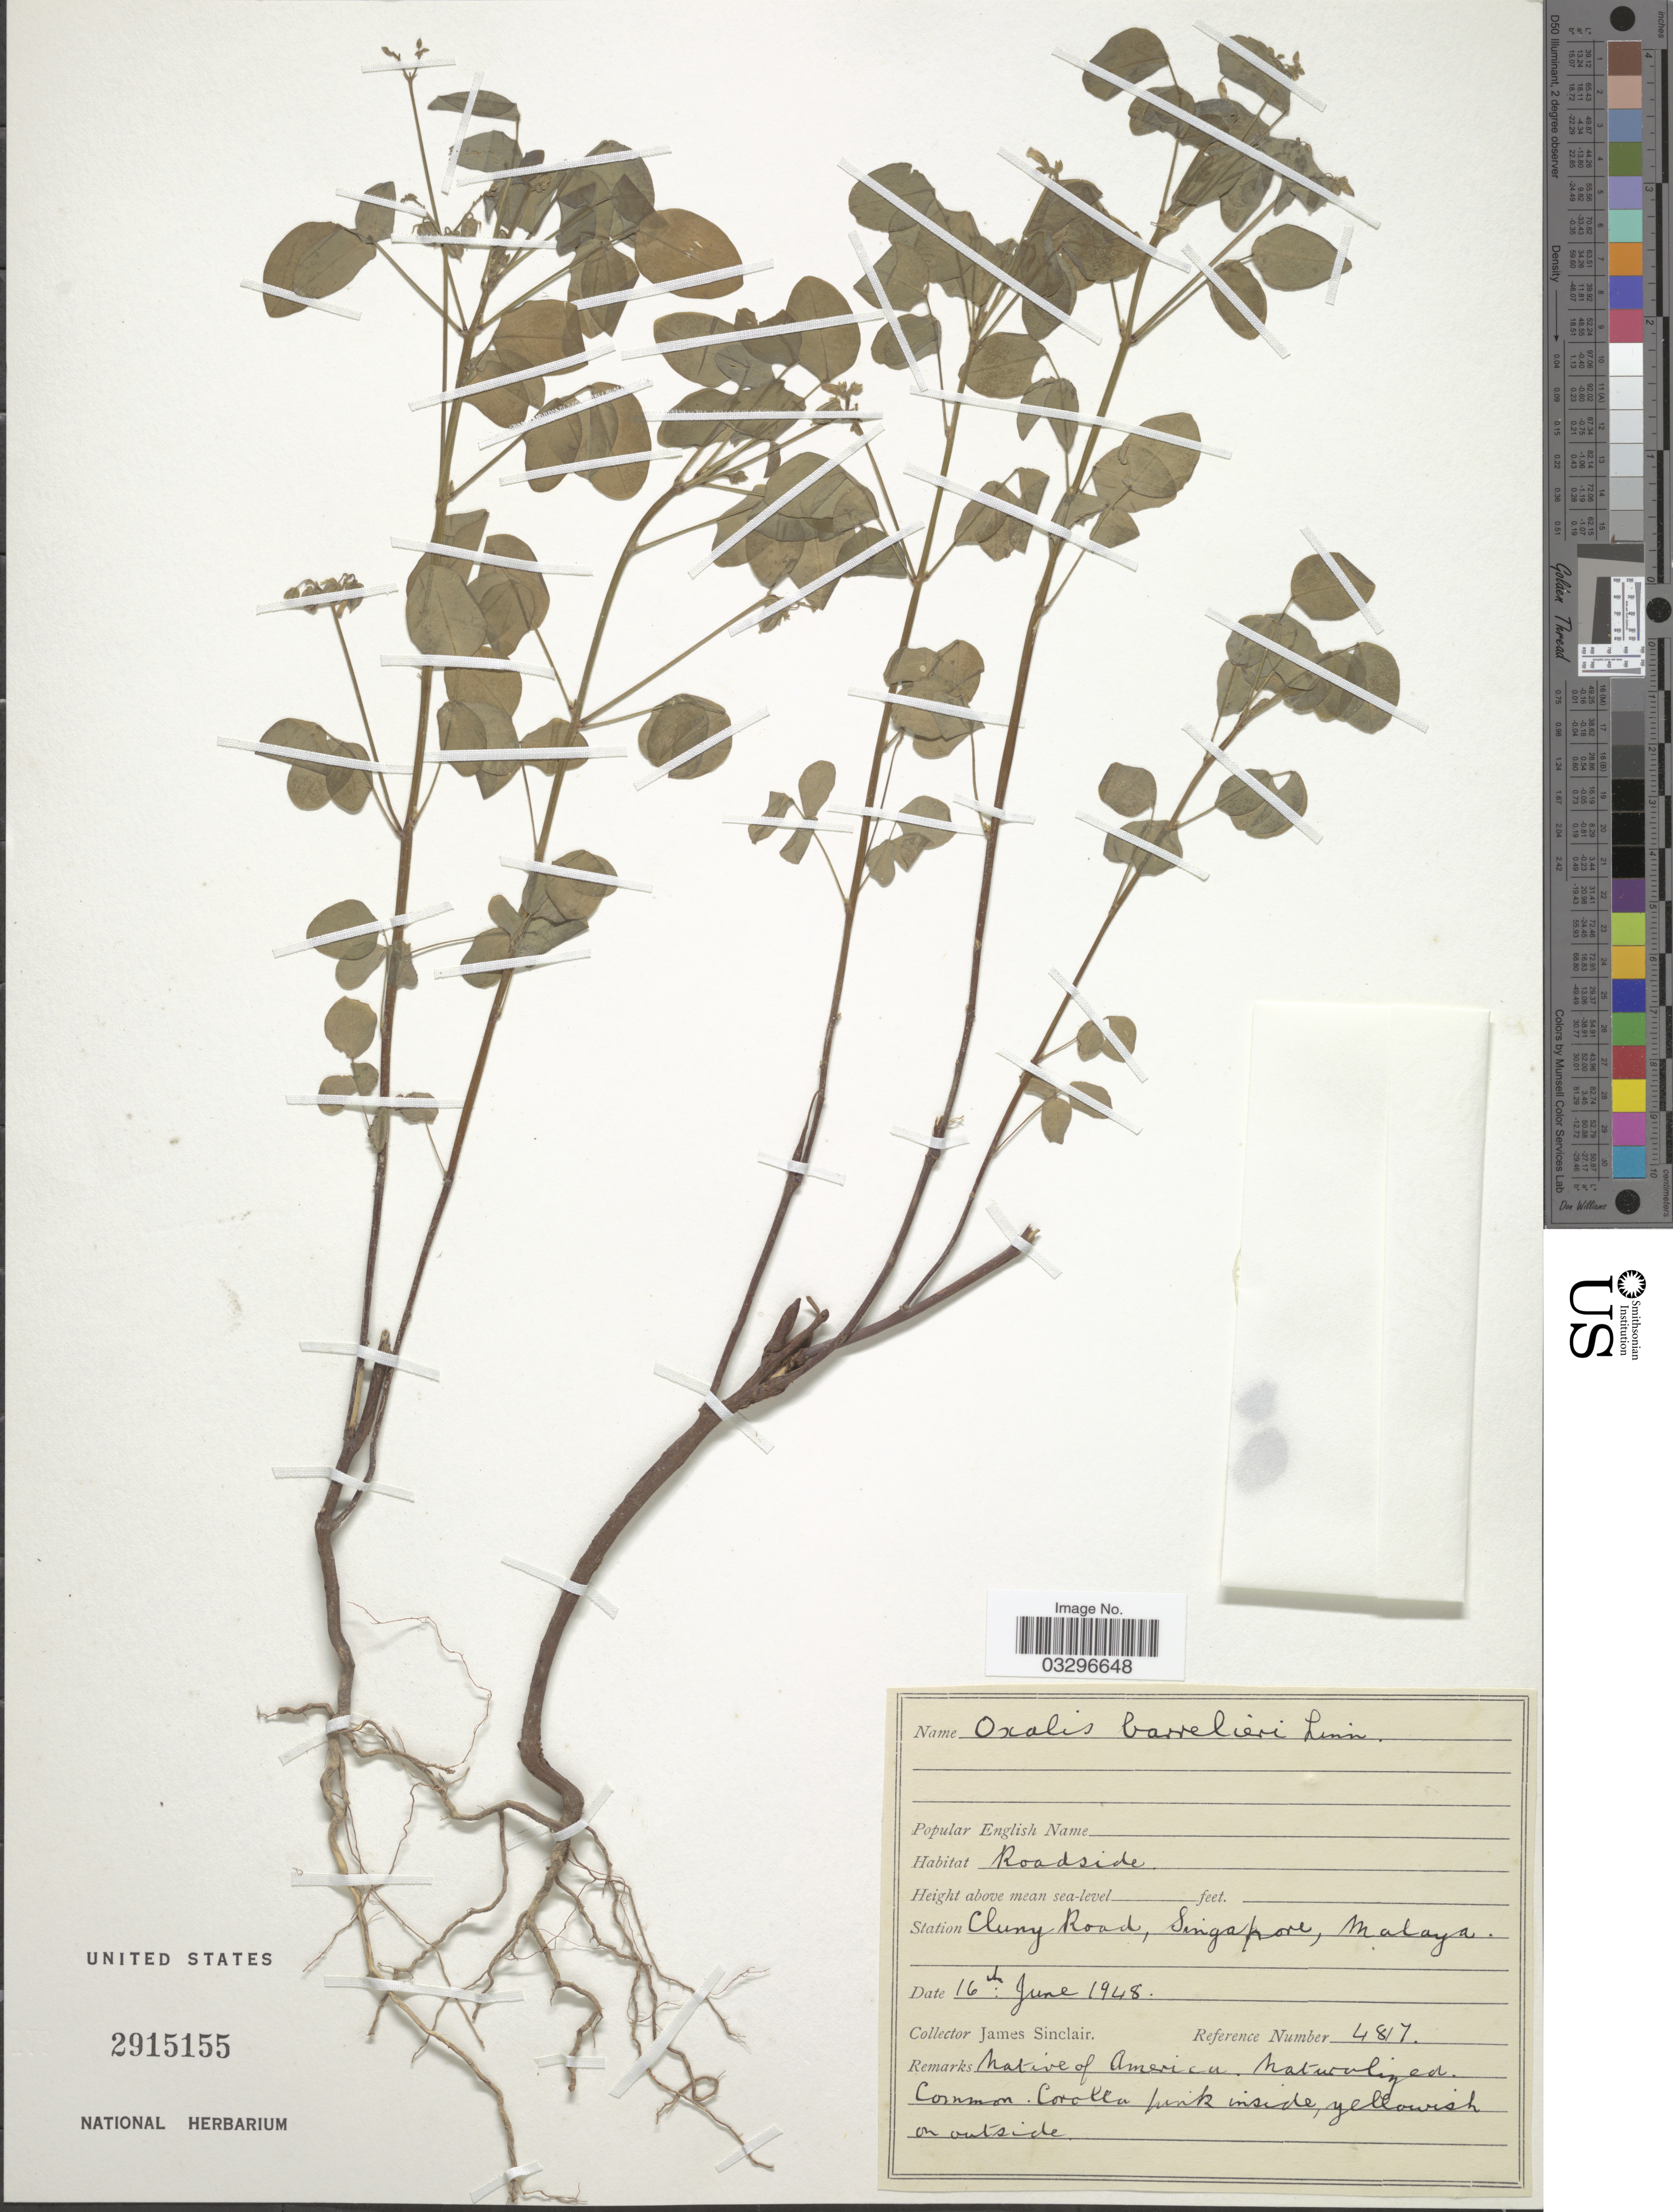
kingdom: Plantae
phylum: Tracheophyta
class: Magnoliopsida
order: Oxalidales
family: Oxalidaceae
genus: Oxalis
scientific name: Oxalis barrelieri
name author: L.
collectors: J. Sinclair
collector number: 4817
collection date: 1948-06-16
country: Singapore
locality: Station Cluny Road, Malaya.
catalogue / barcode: US 2915155